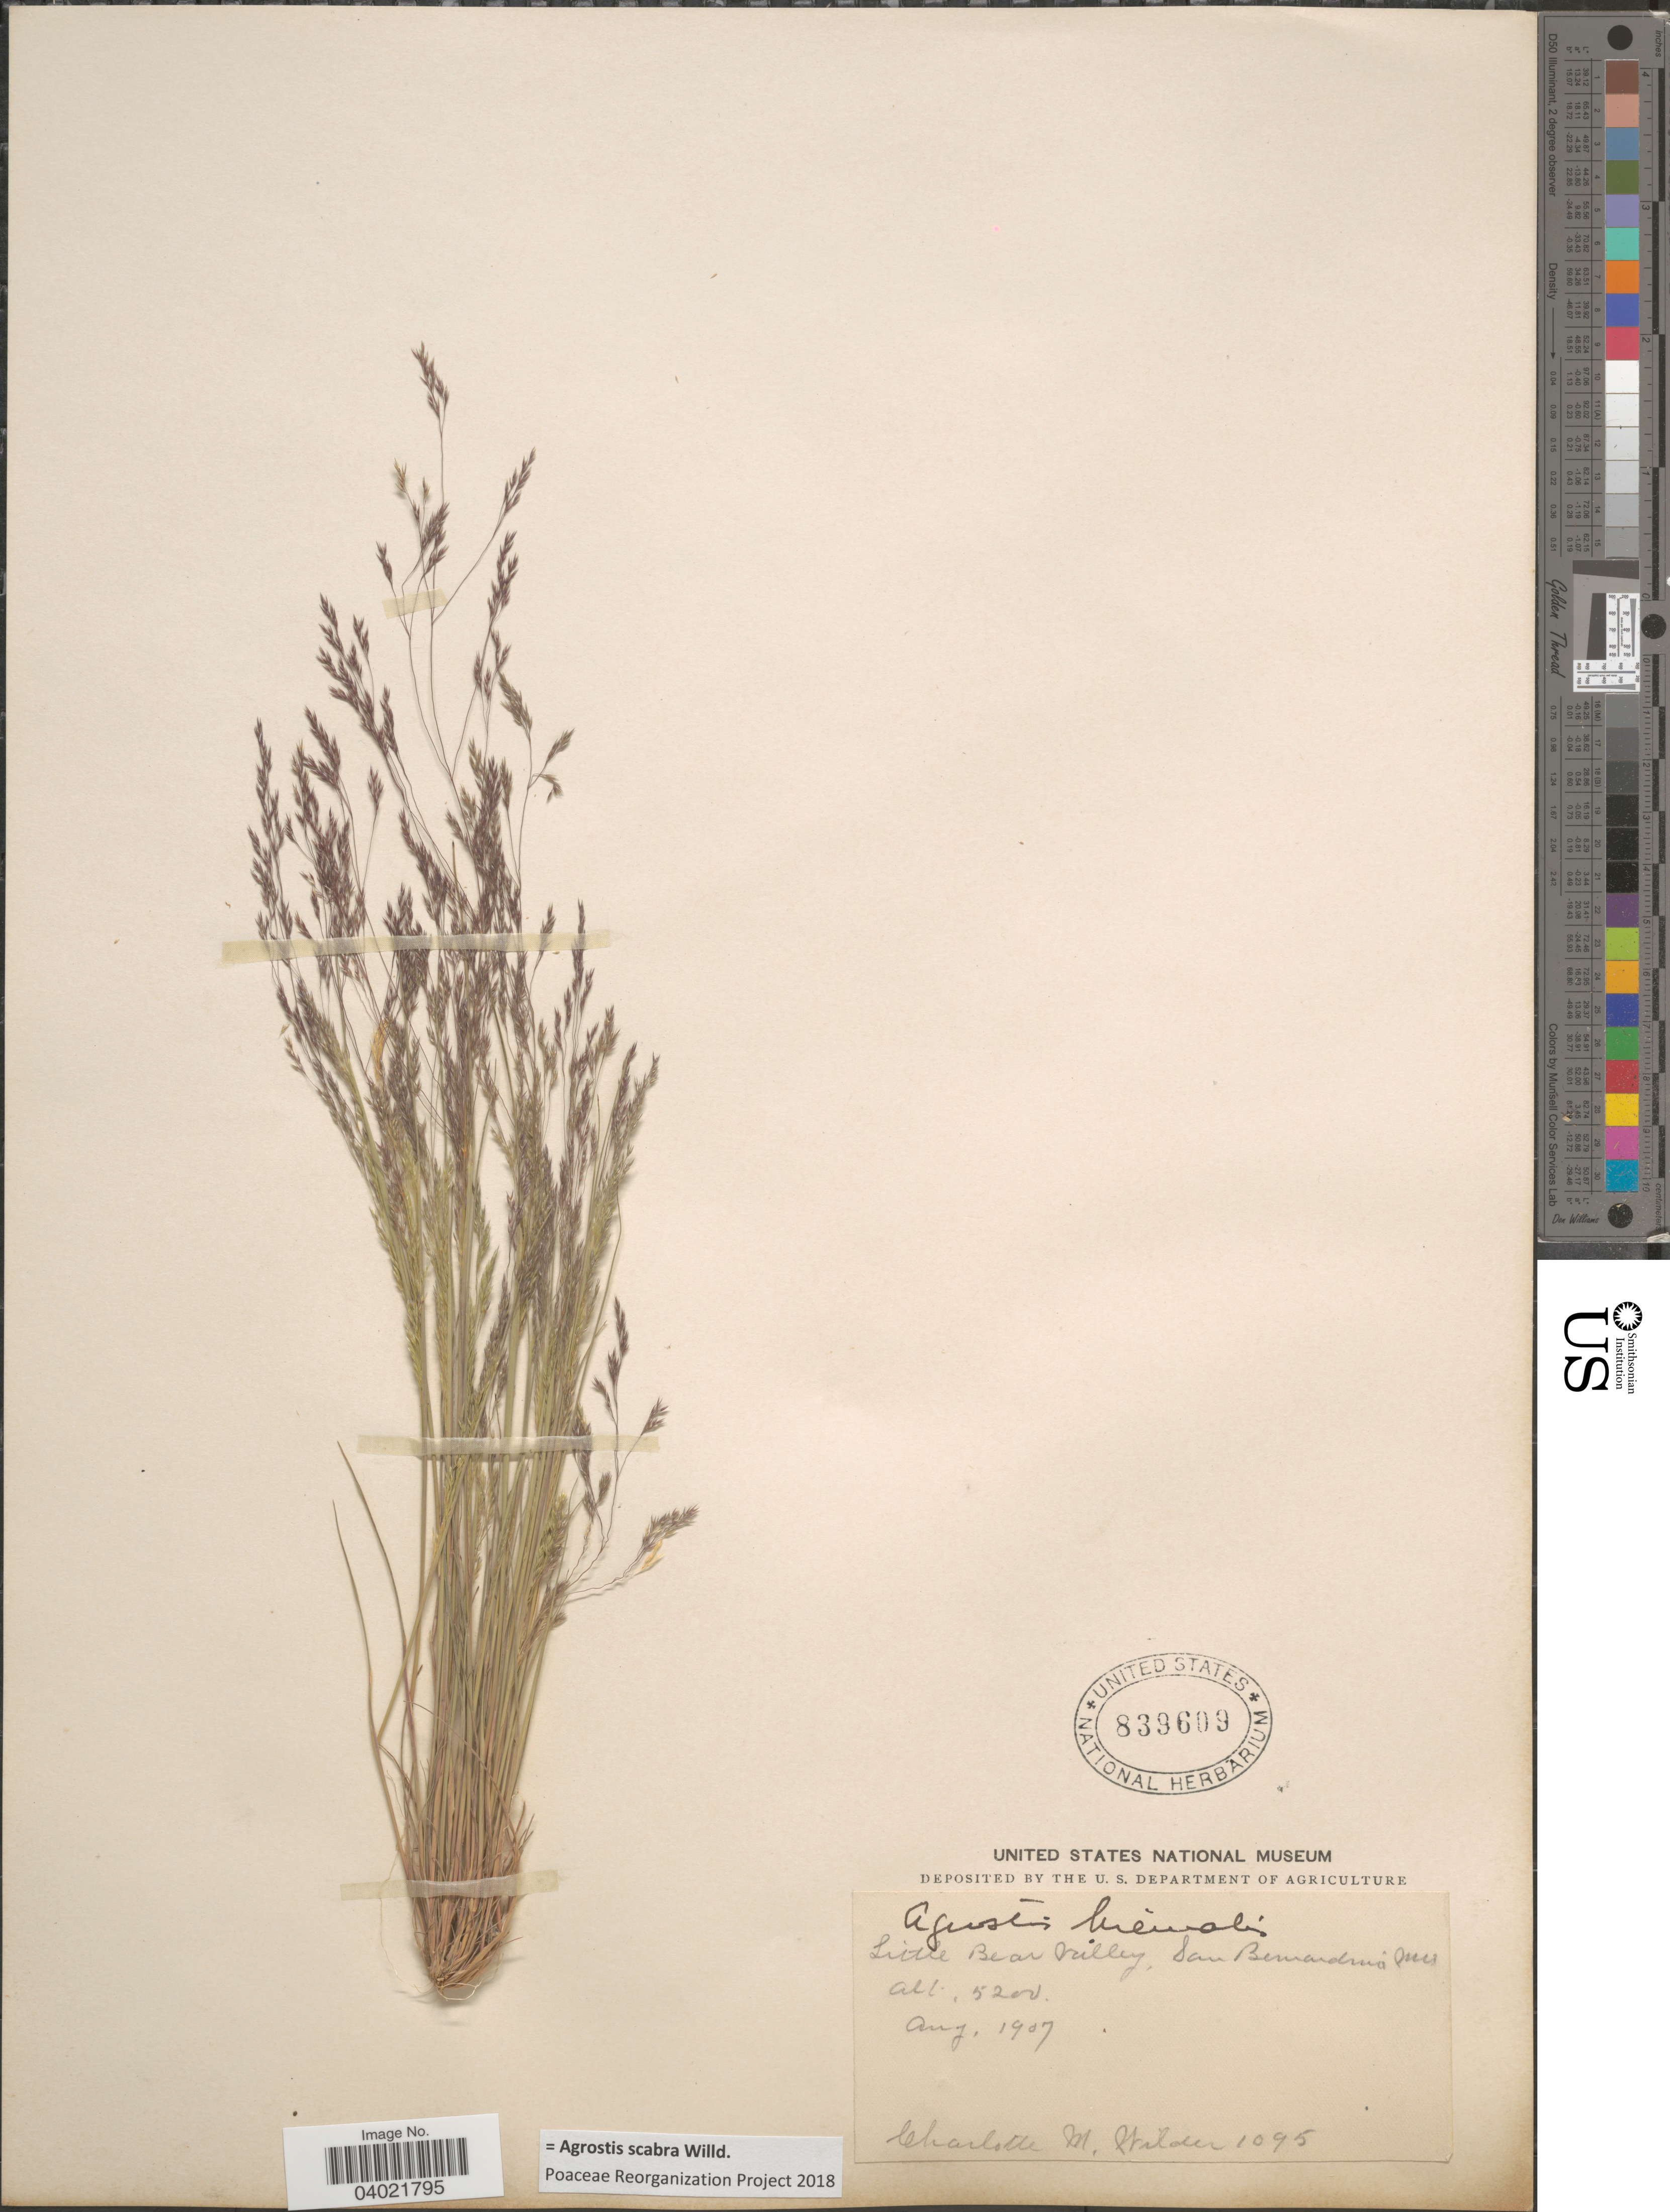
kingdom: Plantae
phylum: Tracheophyta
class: Liliopsida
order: Poales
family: Poaceae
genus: Agrostis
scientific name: Agrostis scabra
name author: Willd.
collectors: C. Wilder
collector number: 1095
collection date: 1907-08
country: United States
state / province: California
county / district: San Bernardino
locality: Little Bear Valley, San Bernardino Mts.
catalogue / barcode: US 839609